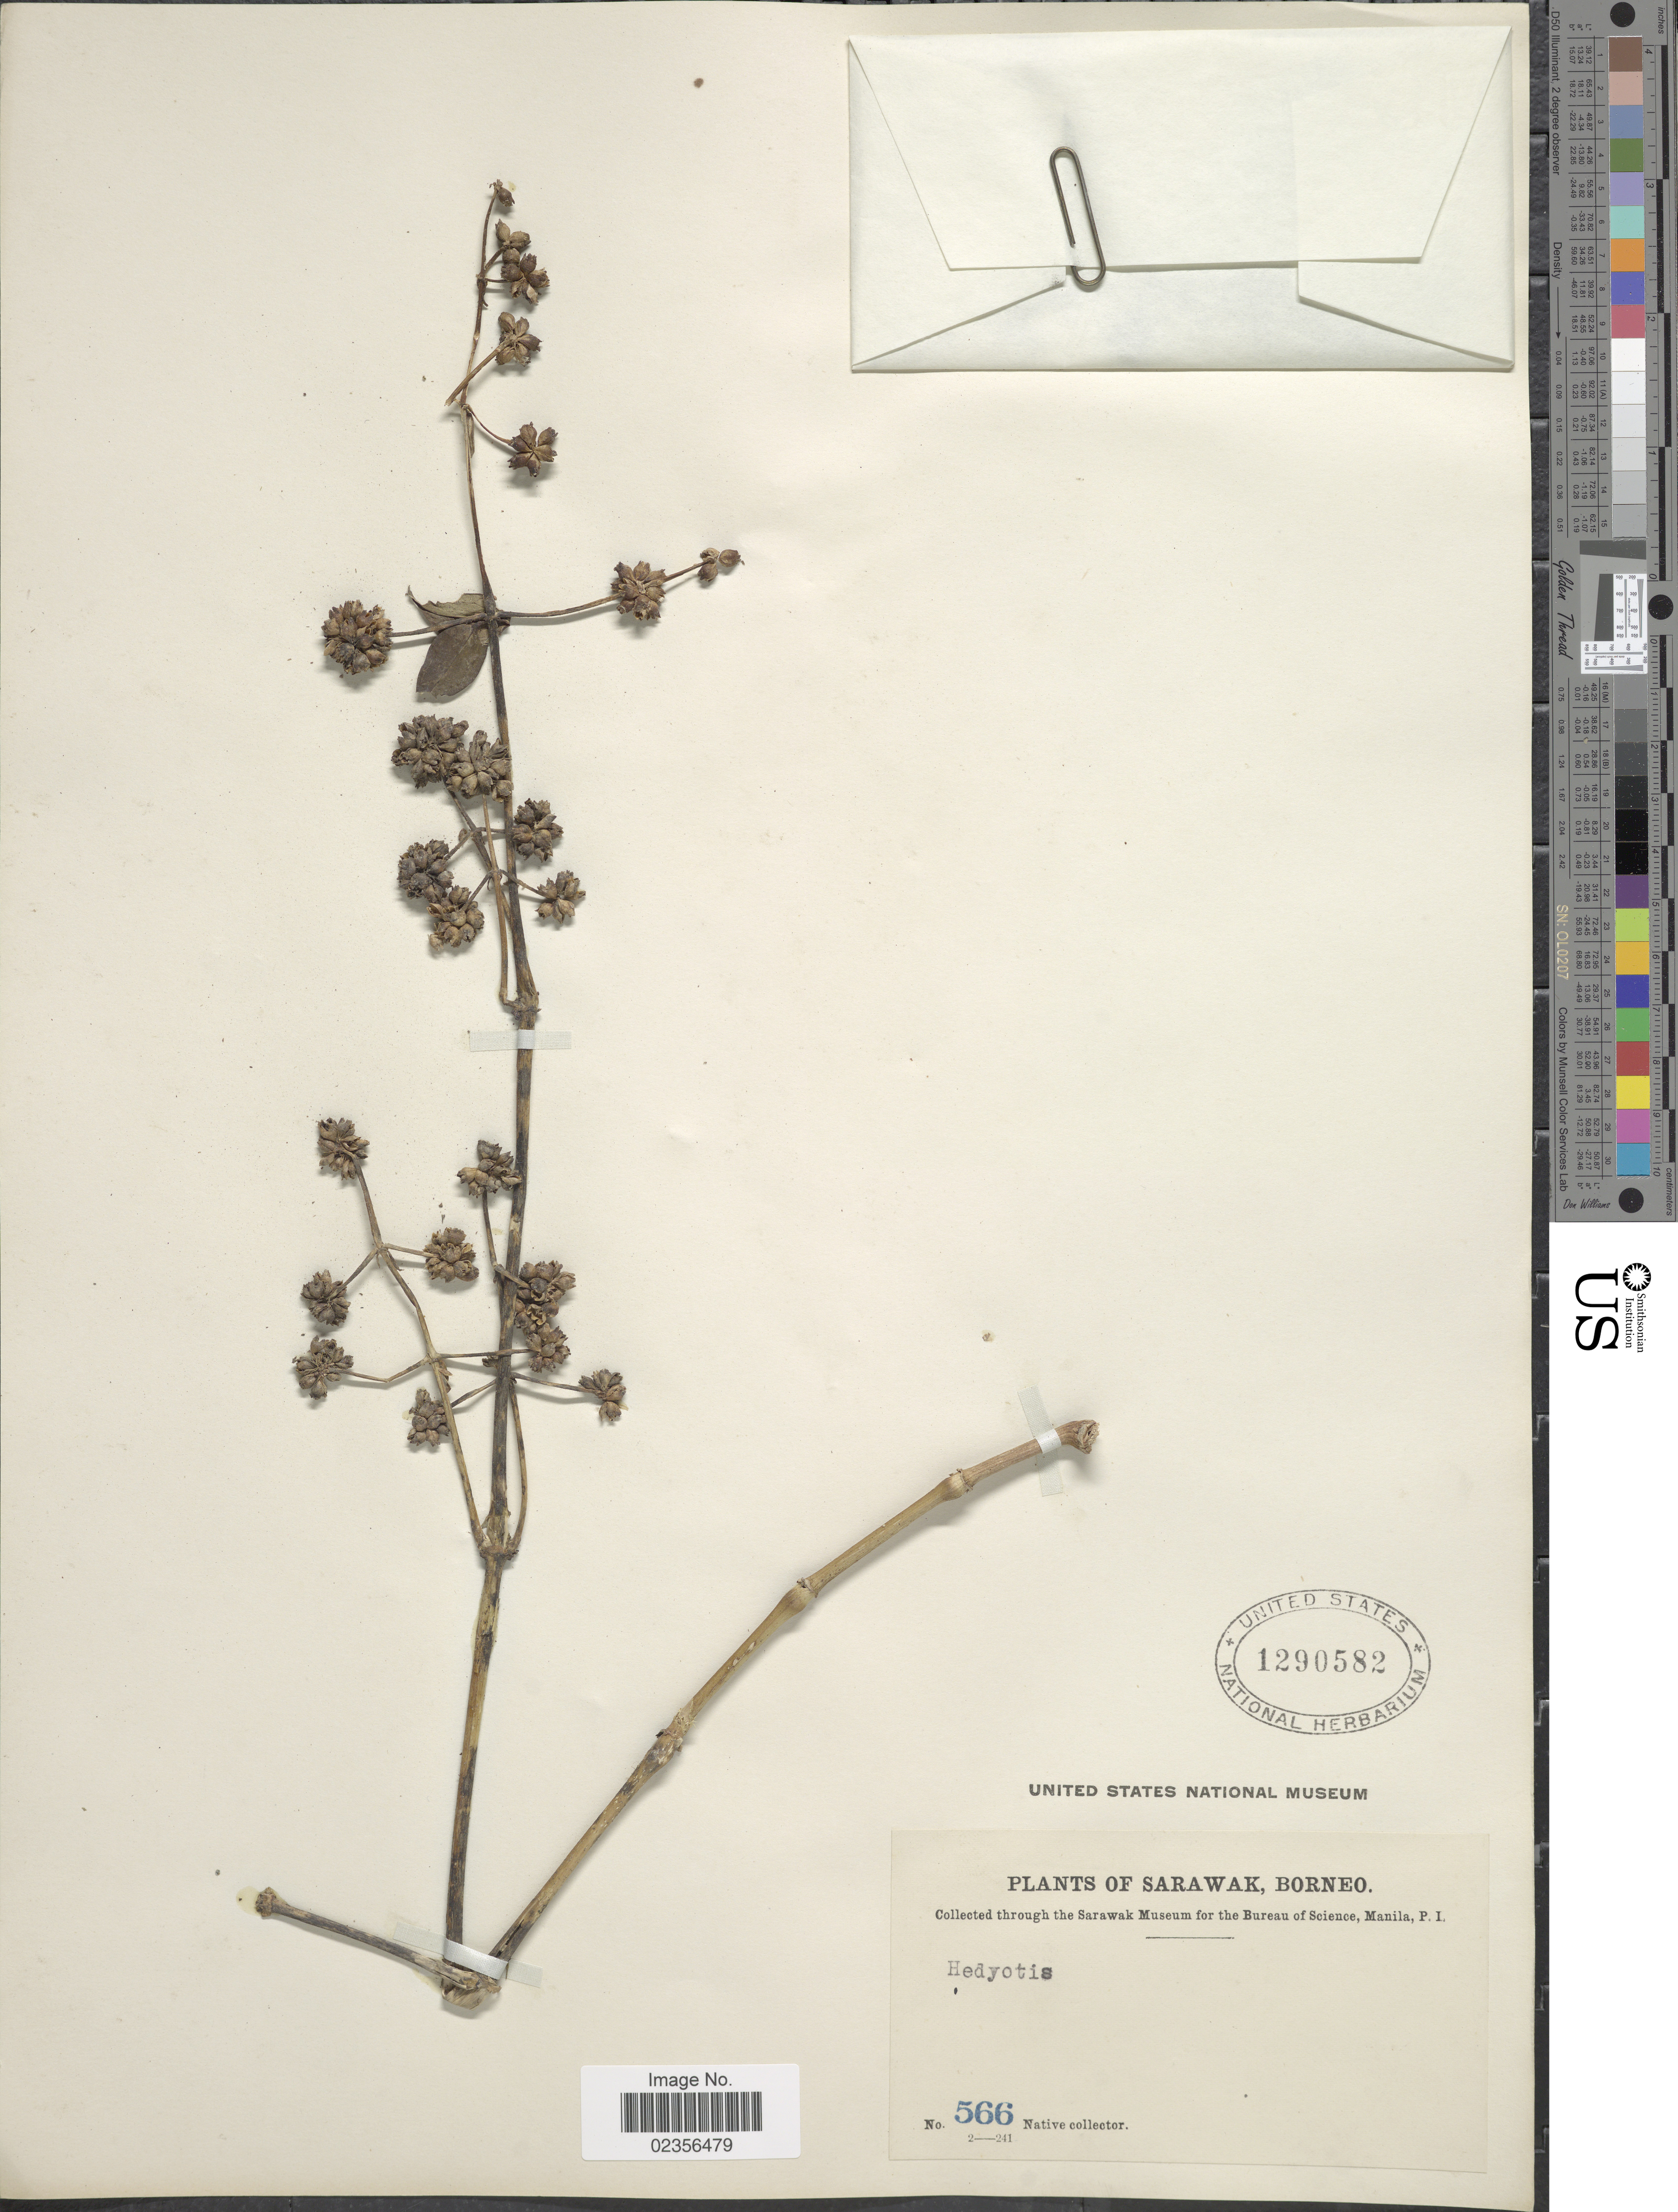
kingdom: Plantae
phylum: Tracheophyta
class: Magnoliopsida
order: Gentianales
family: Rubiaceae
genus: Hedyotis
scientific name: Hedyotis sp.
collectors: Native collector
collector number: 566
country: Malaysia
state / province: Sarawak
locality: Borneo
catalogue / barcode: US 1290582